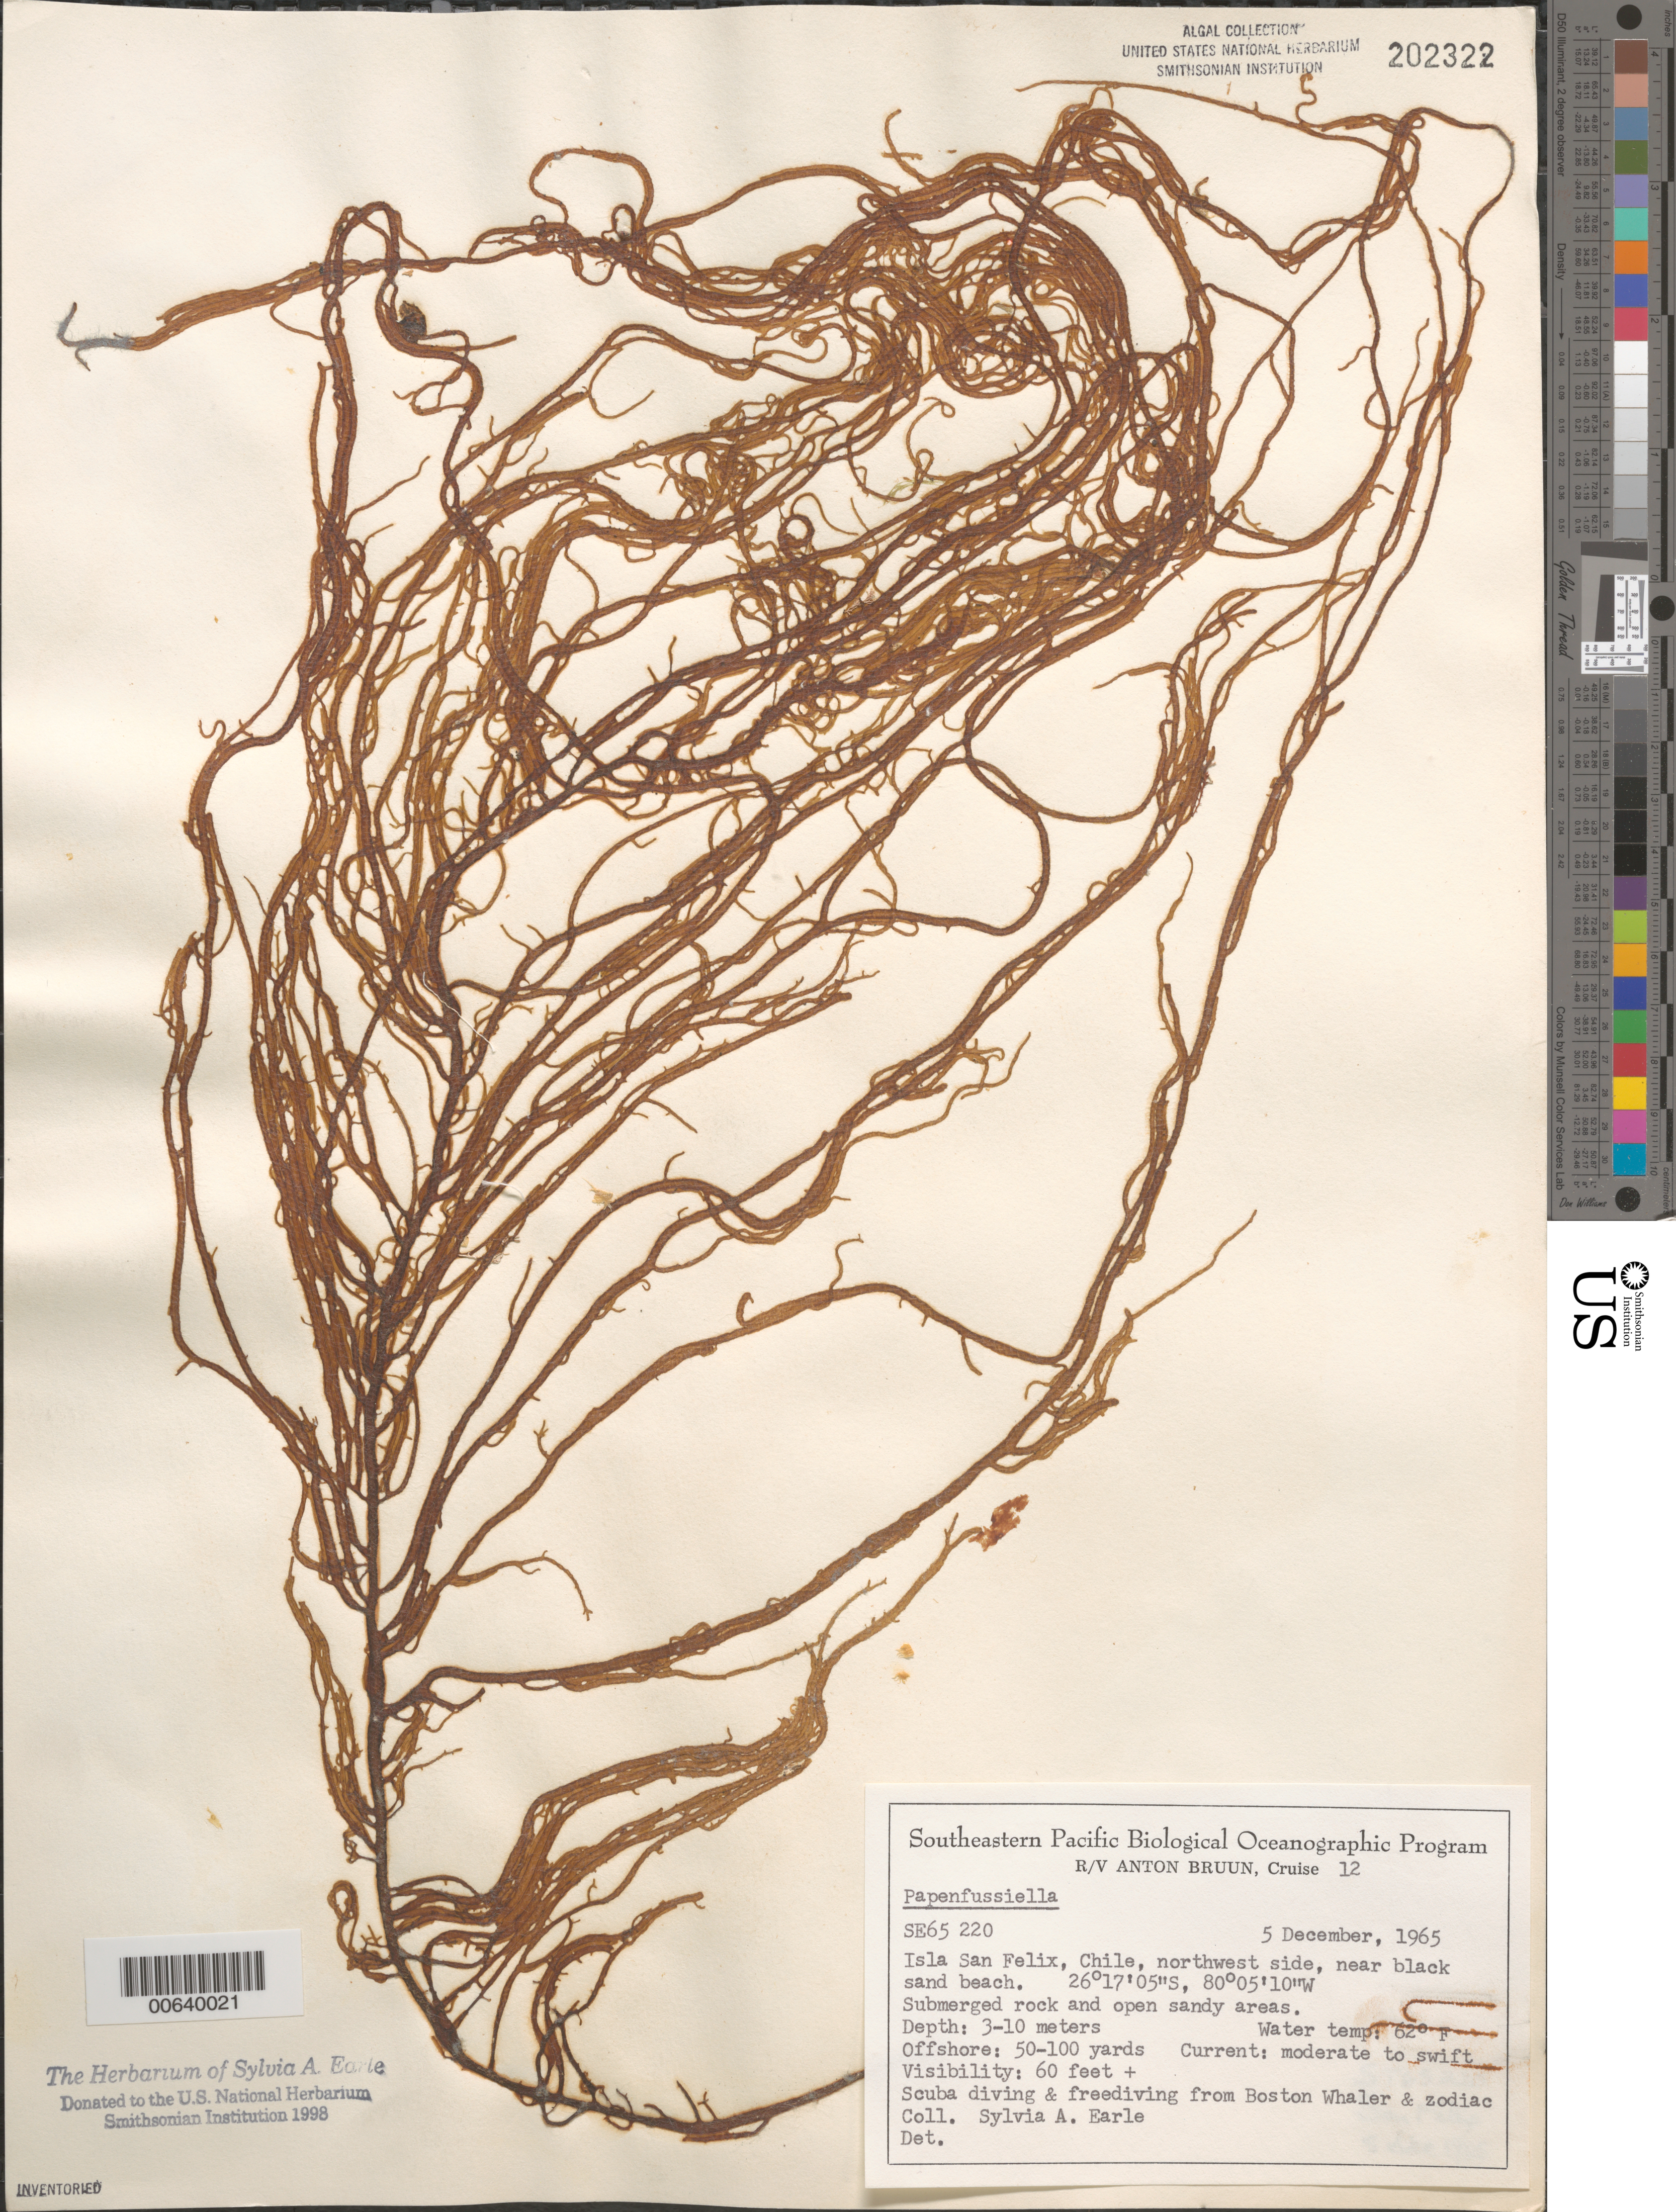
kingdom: Chromista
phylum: Ochrophyta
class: Phaeophyceae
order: Ectocarpales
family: Chordariaceae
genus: Papenfussiella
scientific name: Papenfussiella sp.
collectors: S. A. Earle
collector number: SE 65220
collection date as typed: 05 Dec 1965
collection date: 1965-12-05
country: Chile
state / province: Atacama (III)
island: Isla San Felix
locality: Near black sand beach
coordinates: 26 17' 05" S, 80 05' 10" W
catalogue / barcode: US 202322